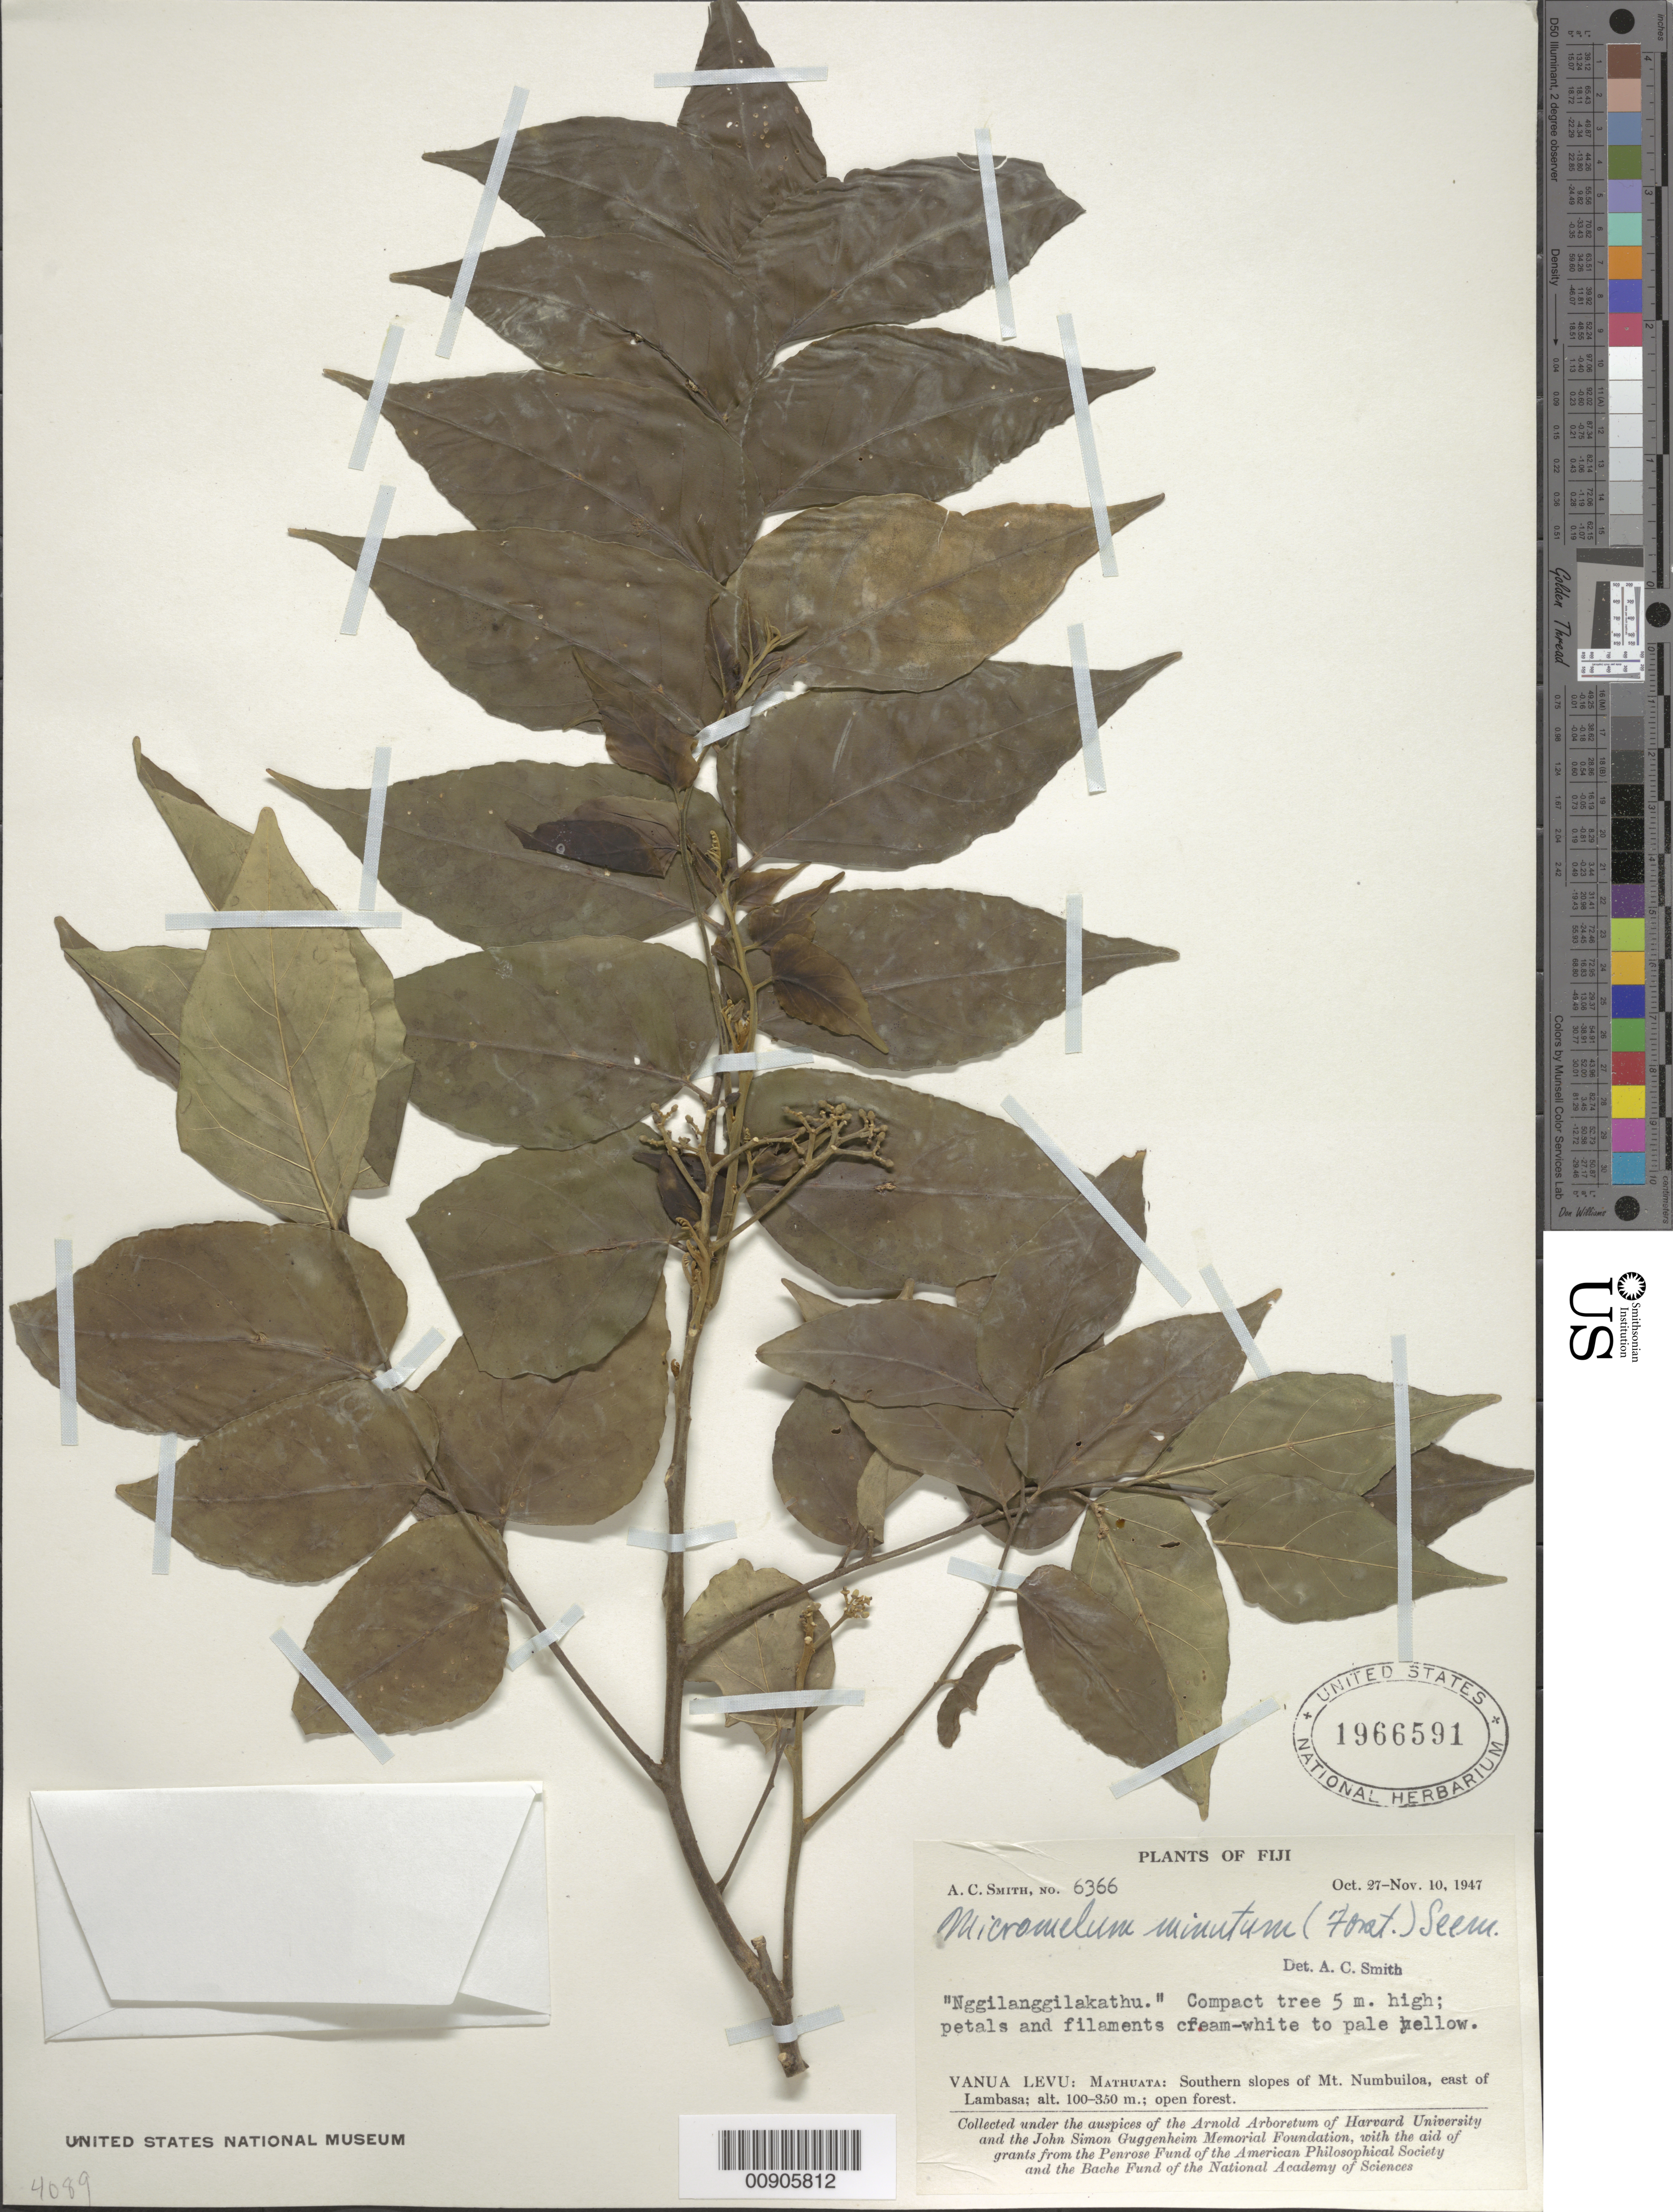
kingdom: Plantae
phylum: Tracheophyta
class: Magnoliopsida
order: Sapindales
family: Rutaceae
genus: Micromelum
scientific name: Micromelum minutum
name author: (G. Forst.) Wight & Arn.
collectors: C. A. Smith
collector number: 6366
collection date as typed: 27 Oct 1947 to 10 Nov 1947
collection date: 1947-10-27/1947-11-10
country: Fiji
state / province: Northern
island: Vanua Levu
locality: east of Lambasa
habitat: open forest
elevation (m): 100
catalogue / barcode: US 1966591